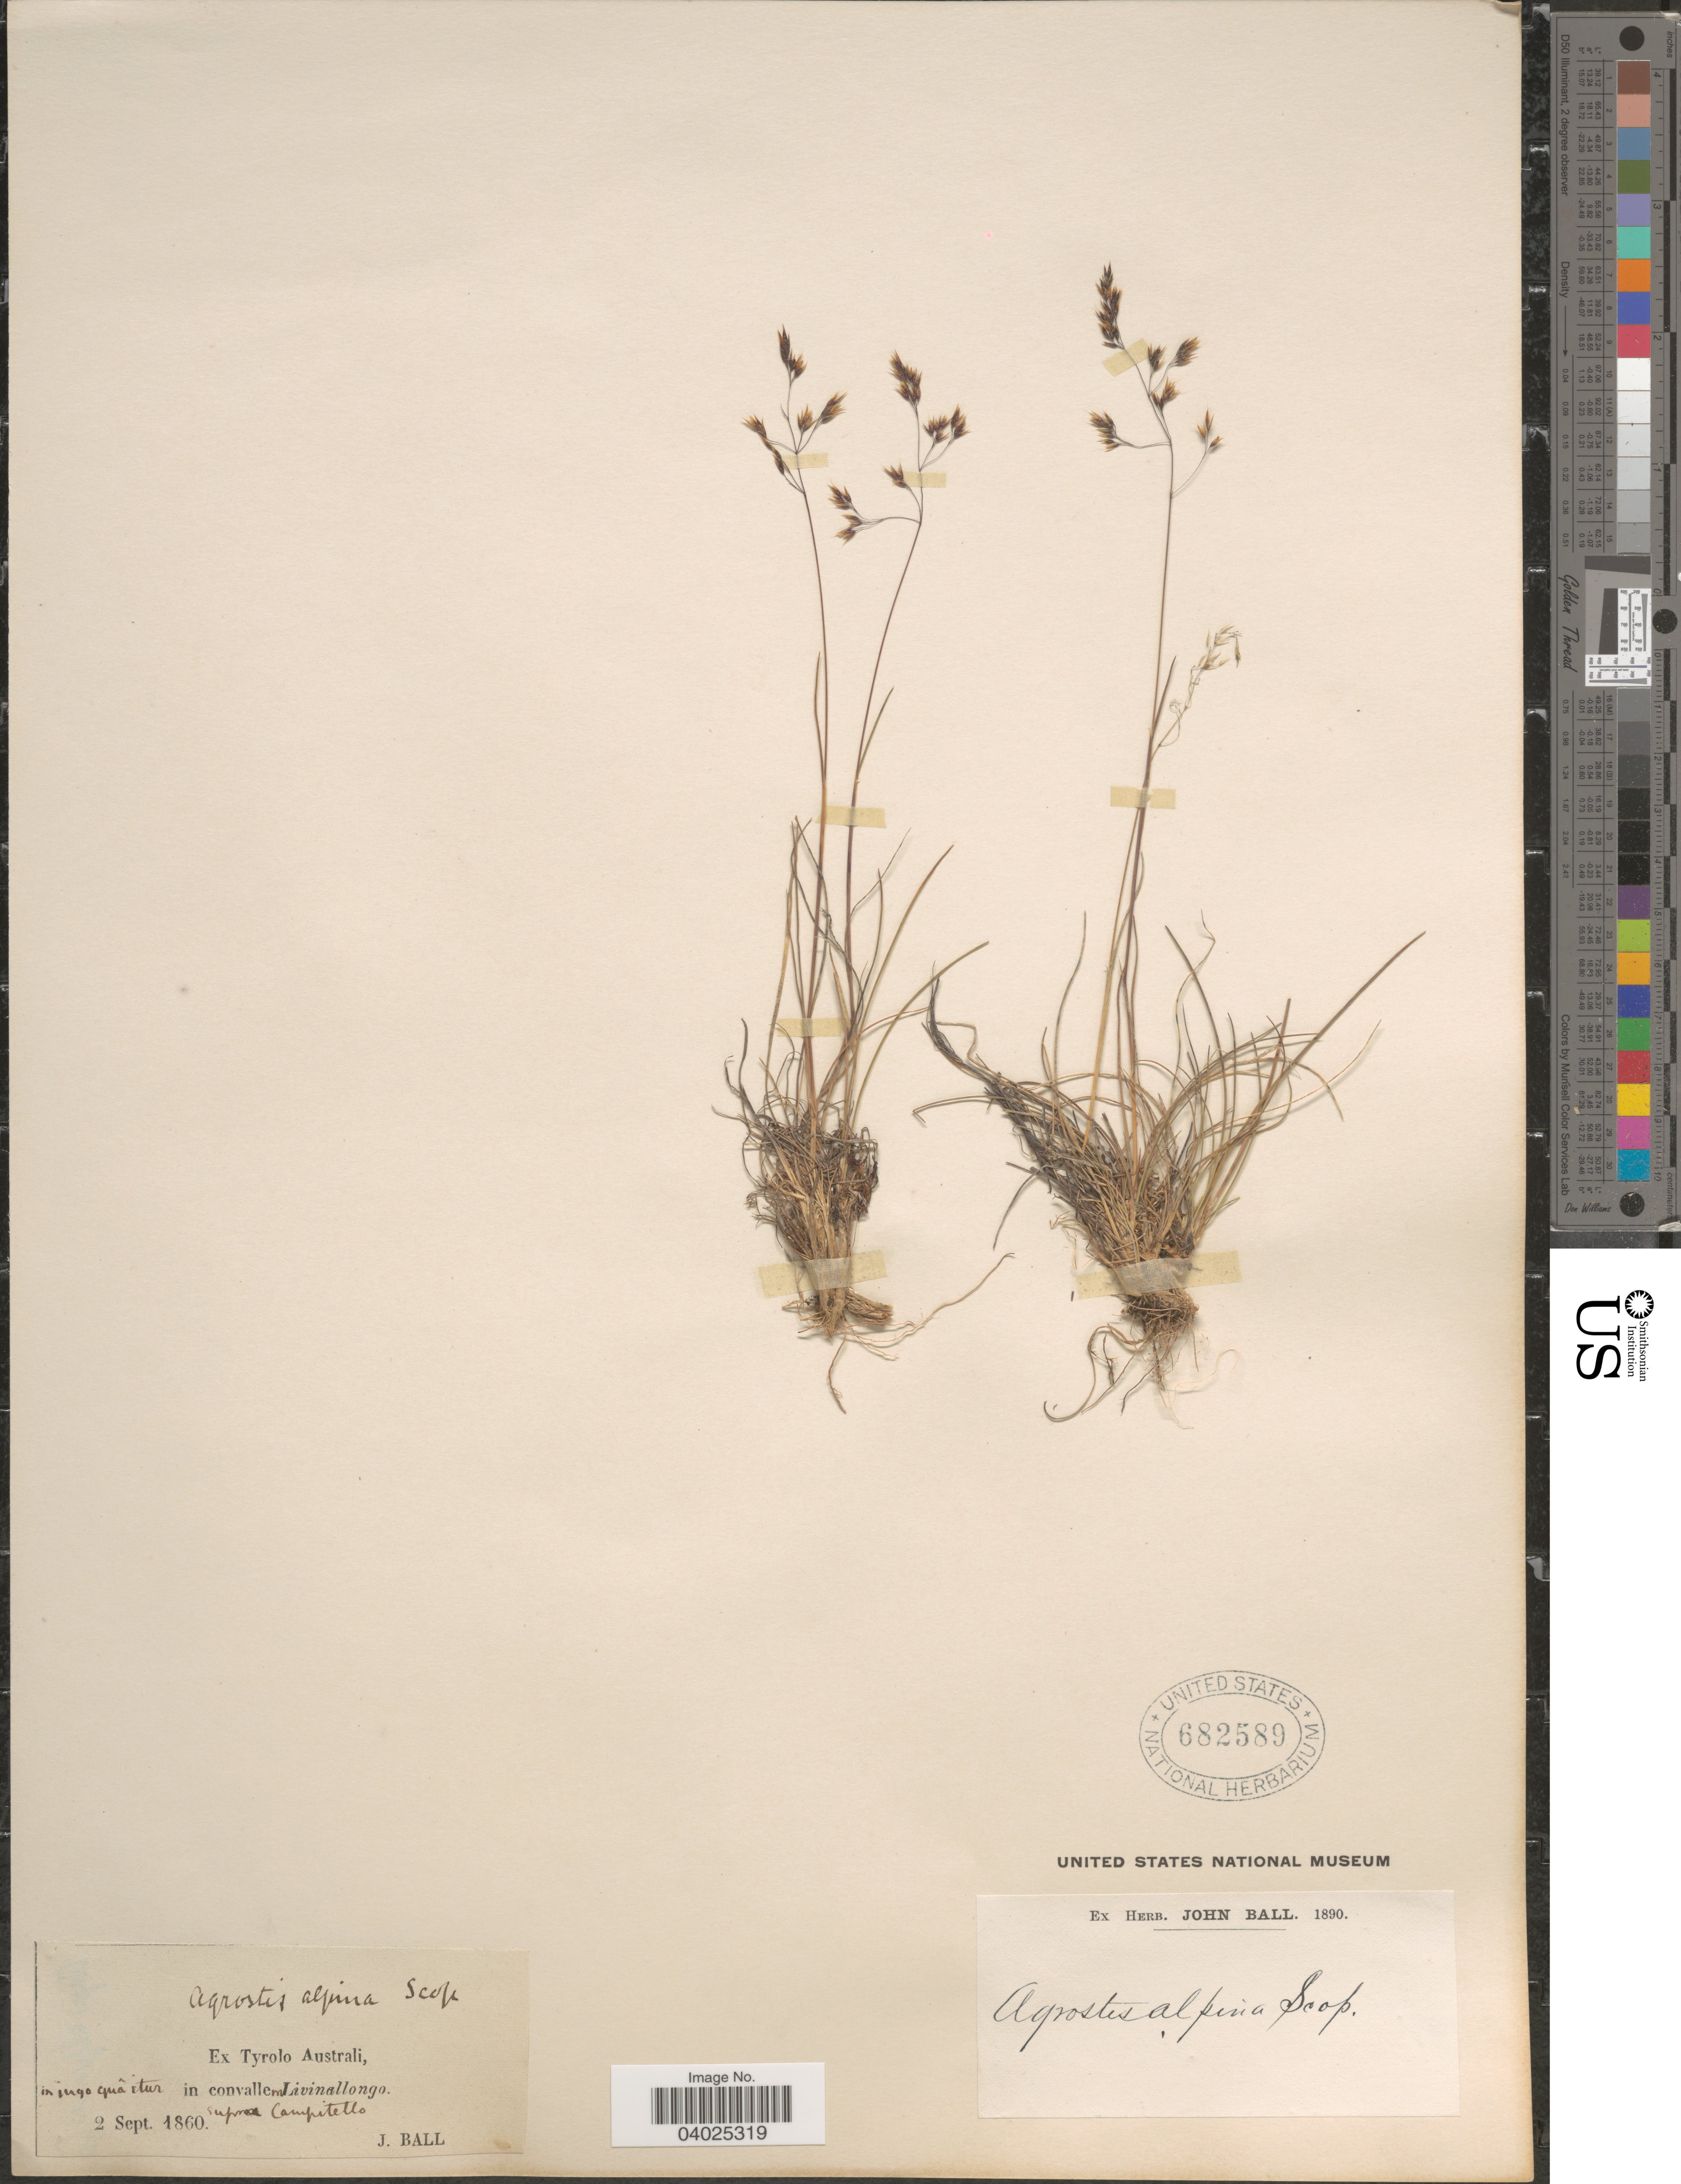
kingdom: Plantae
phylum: Tracheophyta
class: Liliopsida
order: Poales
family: Poaceae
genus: Alpagrostis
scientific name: Alpagrostis alpina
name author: (Scop.) P.M. Peterson et al.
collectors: J. Ball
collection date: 1860-09-02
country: Austria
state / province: Tirol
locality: Ex Tyrolo Australi, in jugo quâ itur in convallem Livinallongo. Supra Campitello.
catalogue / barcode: US 682589